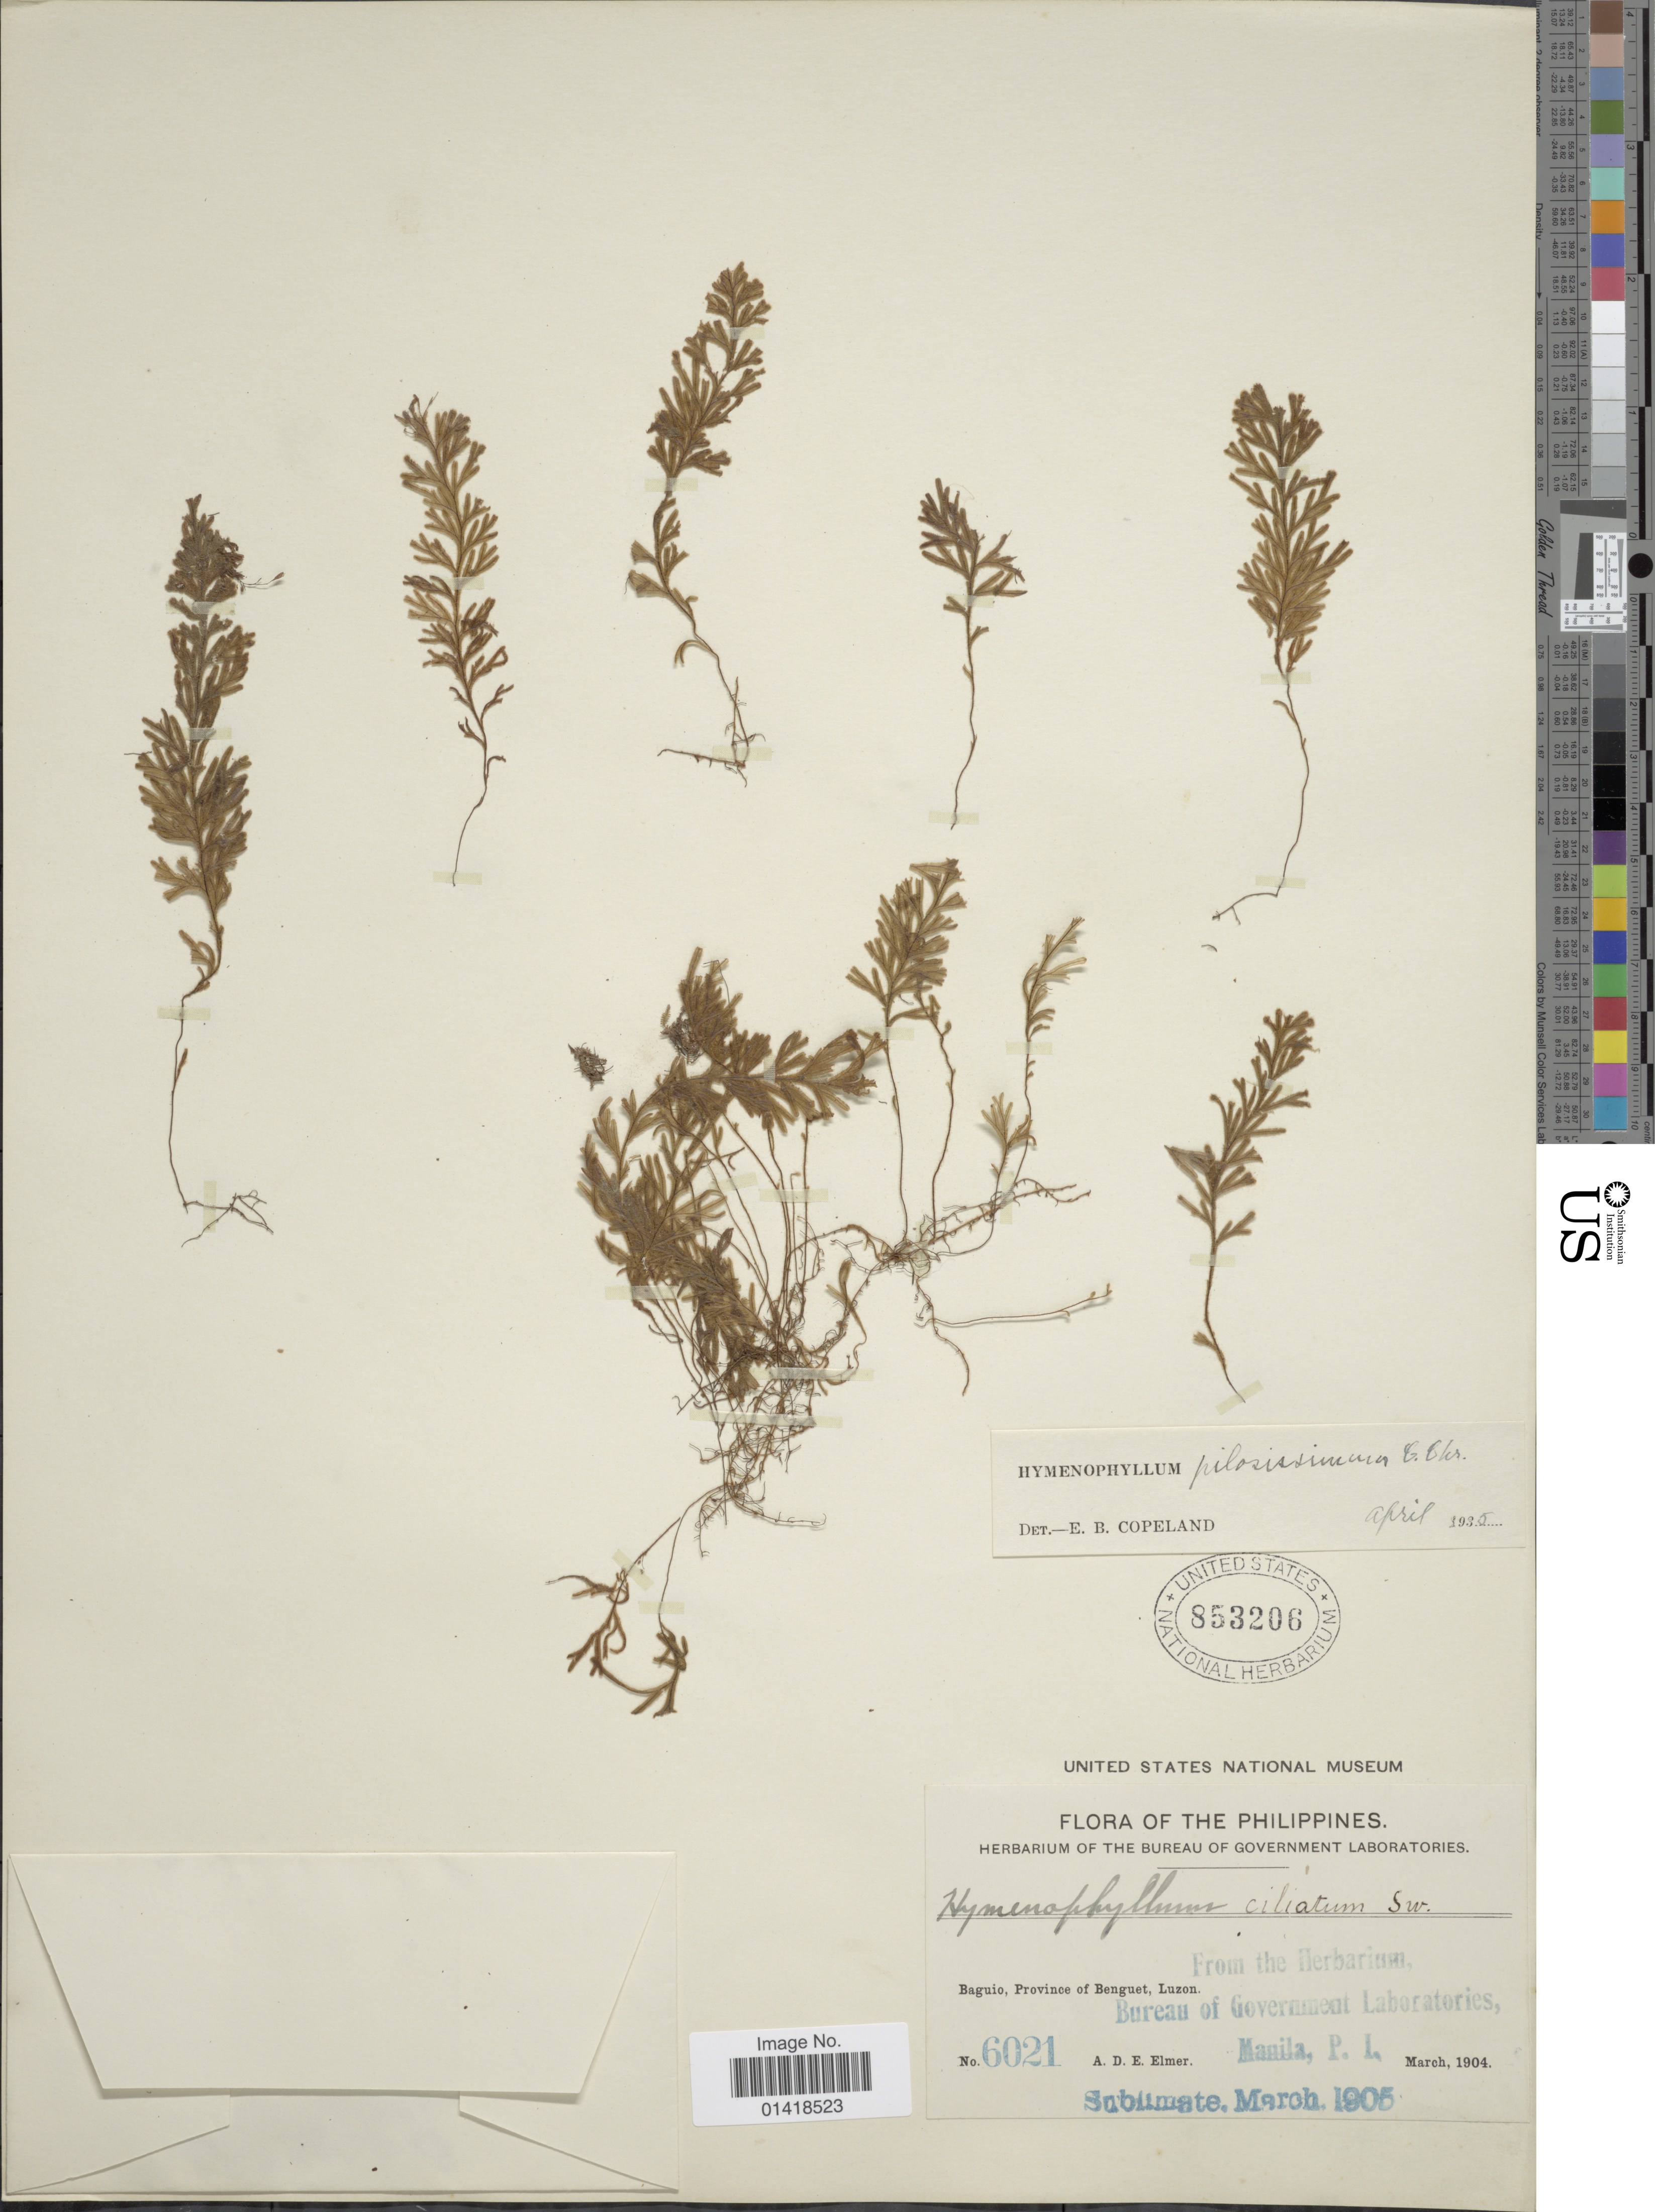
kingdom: Plantae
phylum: Tracheophyta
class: Polypodiopsida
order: Hymenophyllales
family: Hymenophyllaceae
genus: Hymenophyllum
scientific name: Hymenophyllum pilosissimum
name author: C. Chr.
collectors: A. D. E. Elmer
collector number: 6021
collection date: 1904-03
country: Philippines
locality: The Philippines. Baguio, Province of Benguet, Luzon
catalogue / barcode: US 853206